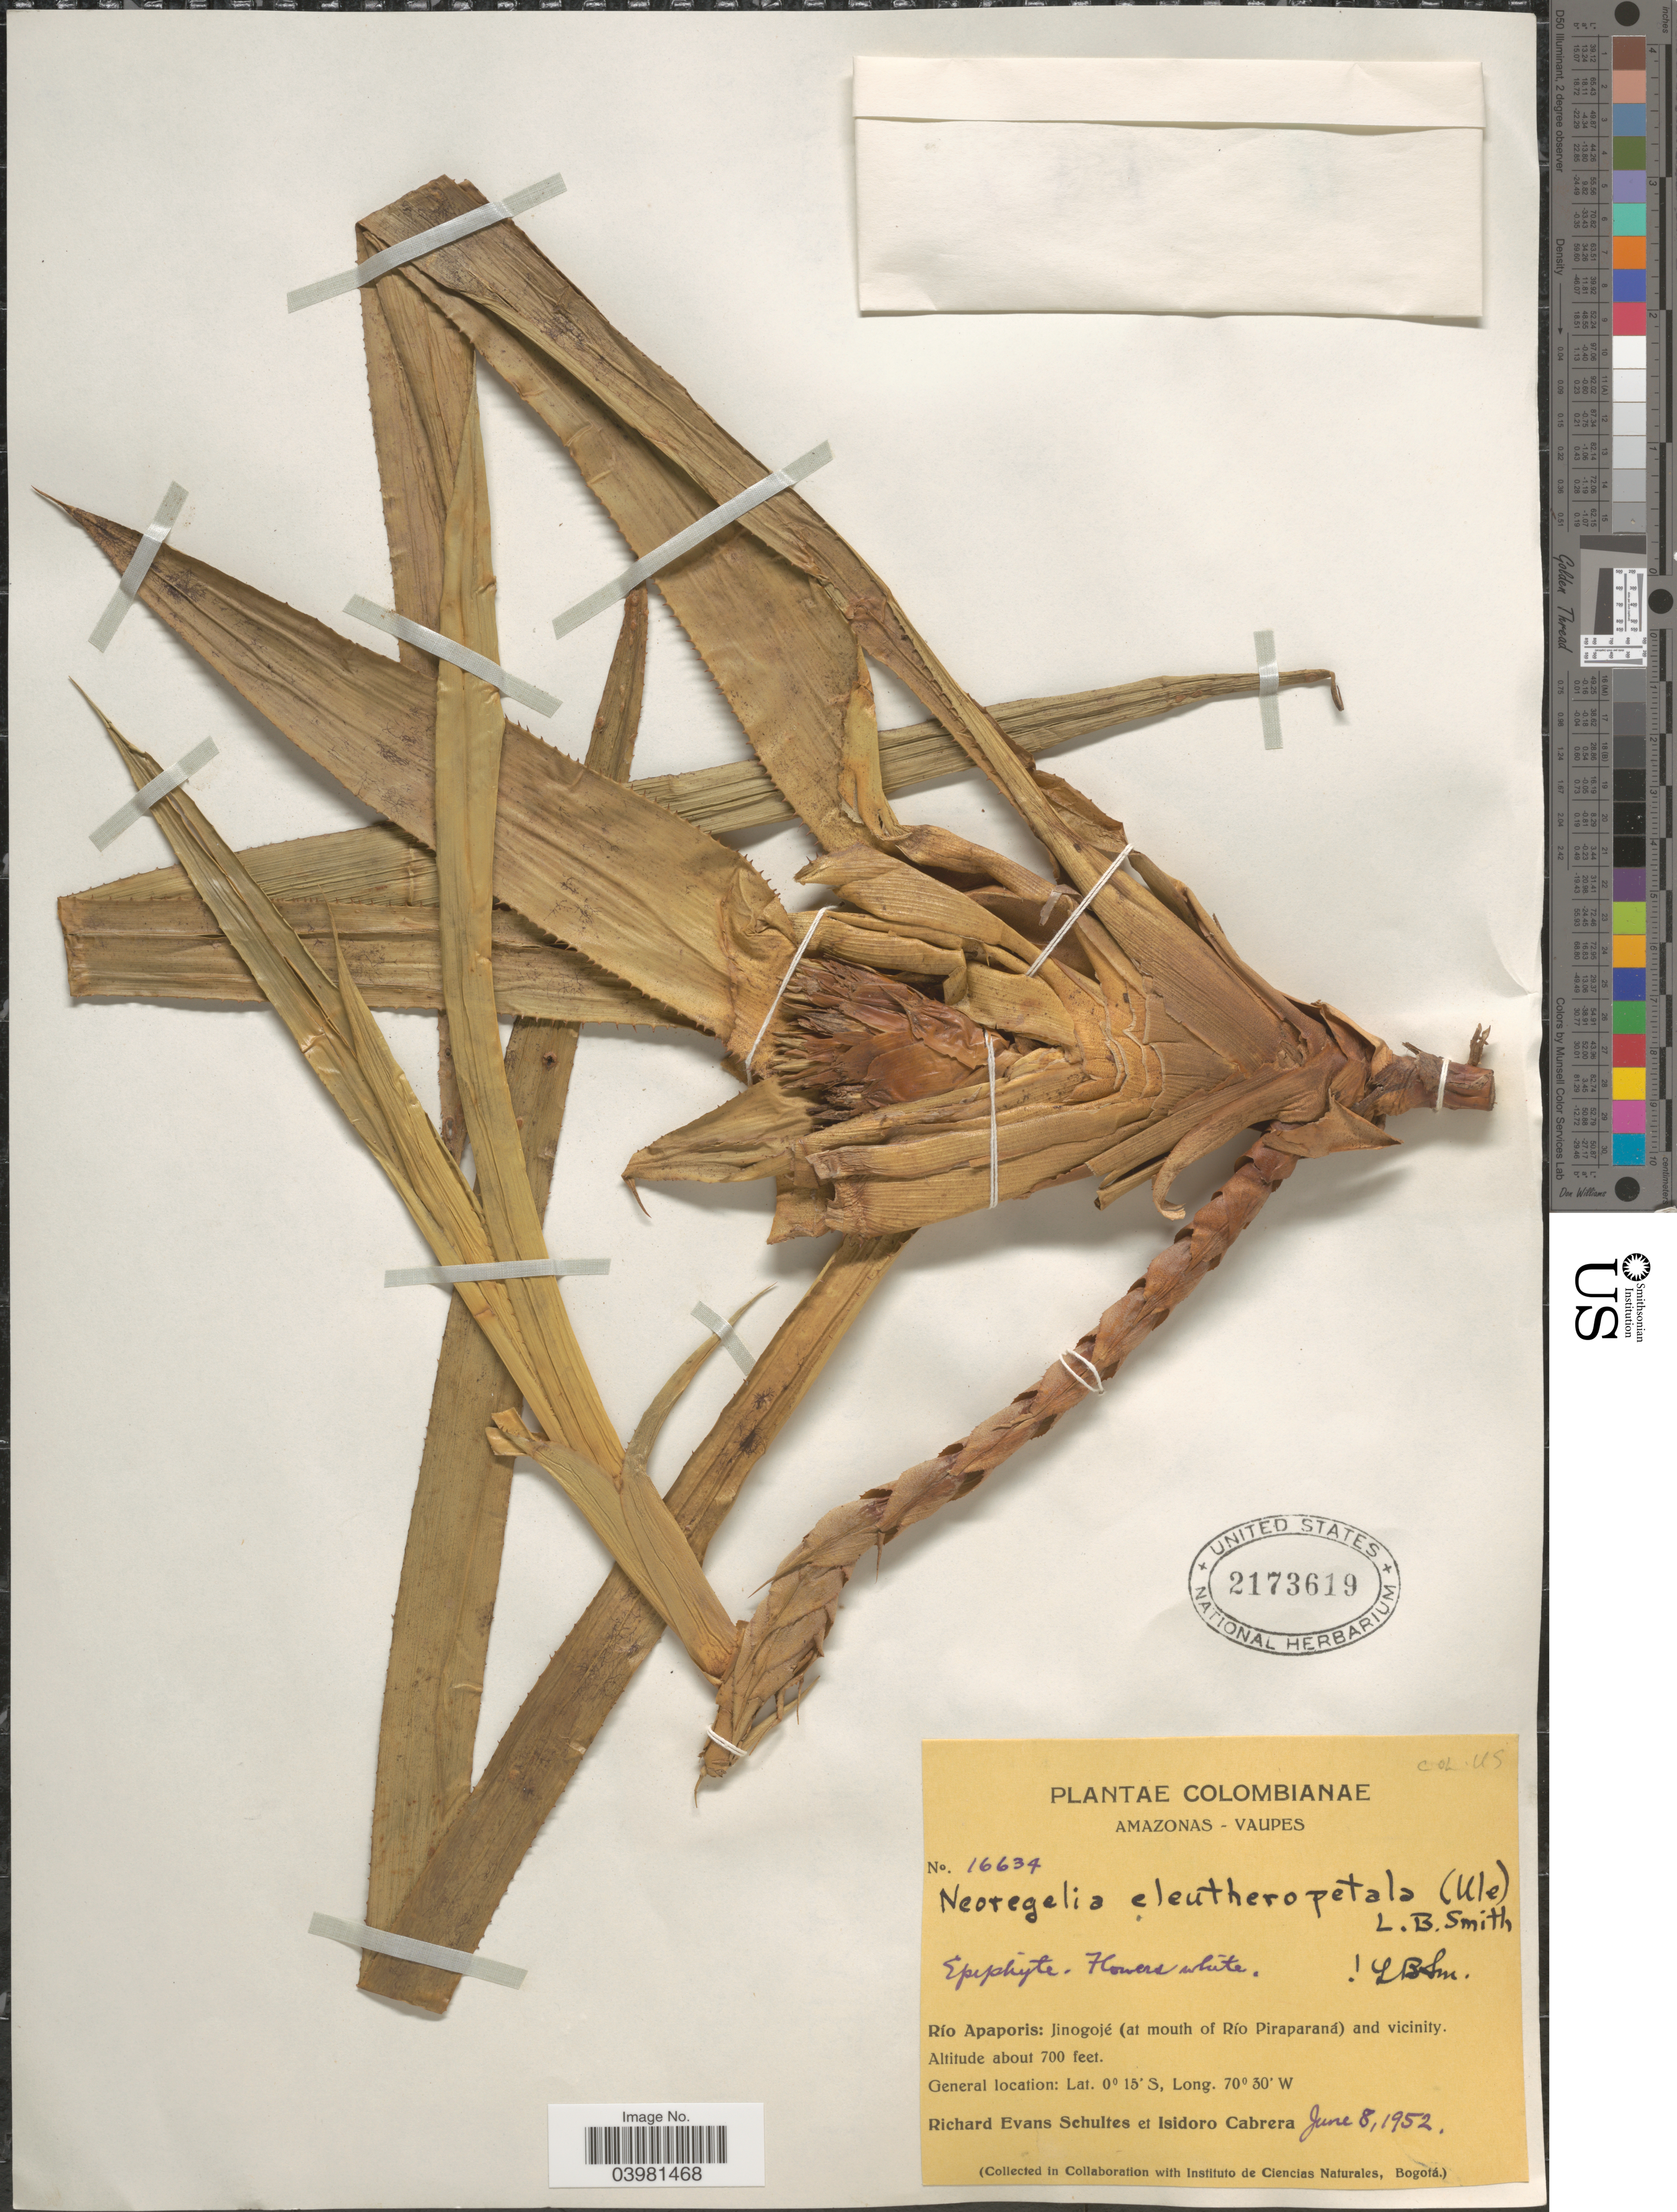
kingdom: Plantae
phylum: Tracheophyta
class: Liliopsida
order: Poales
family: Bromeliaceae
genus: Neoregelia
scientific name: Neoregelia eleutheropetala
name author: (Ule) L.B. Sm.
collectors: R. E. Schultes & I. Cabrera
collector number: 16634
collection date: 1952-06-08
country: Colombia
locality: Amazonas-Vaupes. Río Apaporis: Jinogojé (at mouth of Río Piraparaná) and vicinity.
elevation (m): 213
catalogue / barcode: US 2173619